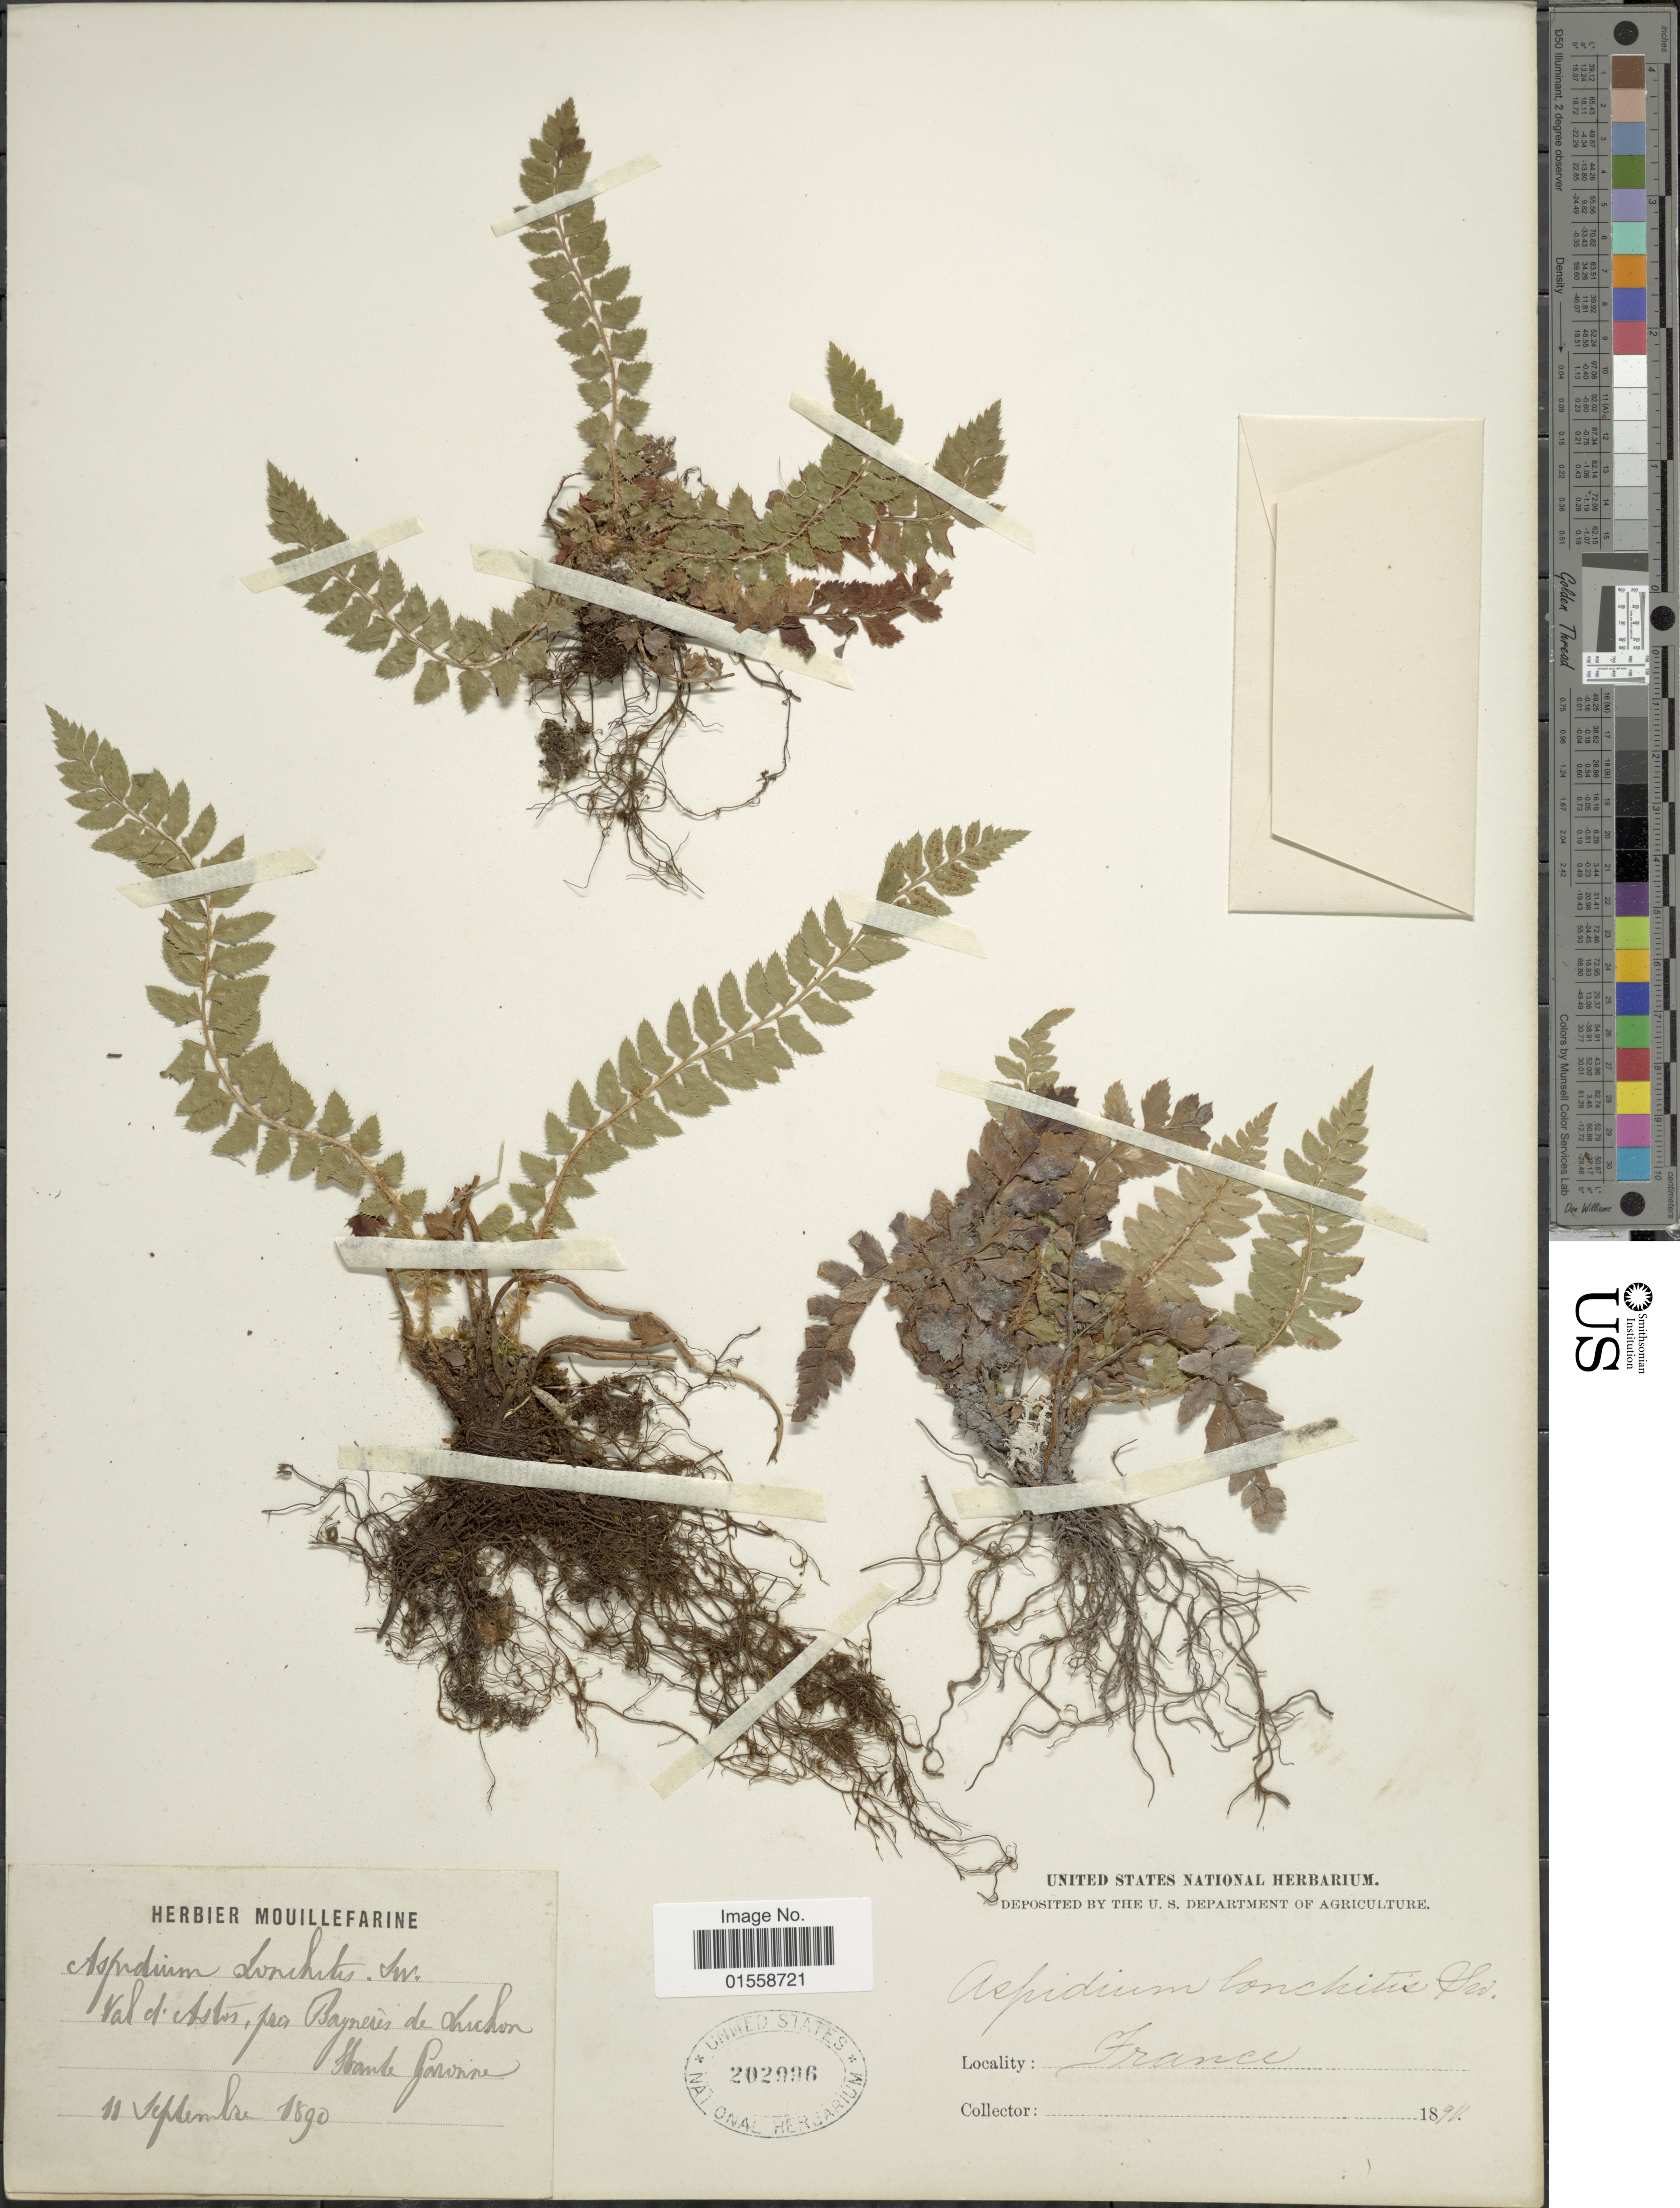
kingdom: Plantae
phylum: Tracheophyta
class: Polypodiopsida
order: Polypodiales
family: Dryopteridaceae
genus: Polystichum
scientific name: Polystichum lonchitis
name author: (Roth) L.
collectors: ex herb. Mouillefarine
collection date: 1890-09-11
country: France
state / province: Occitanie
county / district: Haute Garonne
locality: Val d'Astos, près Bagnères de Luchon.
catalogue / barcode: US 202936